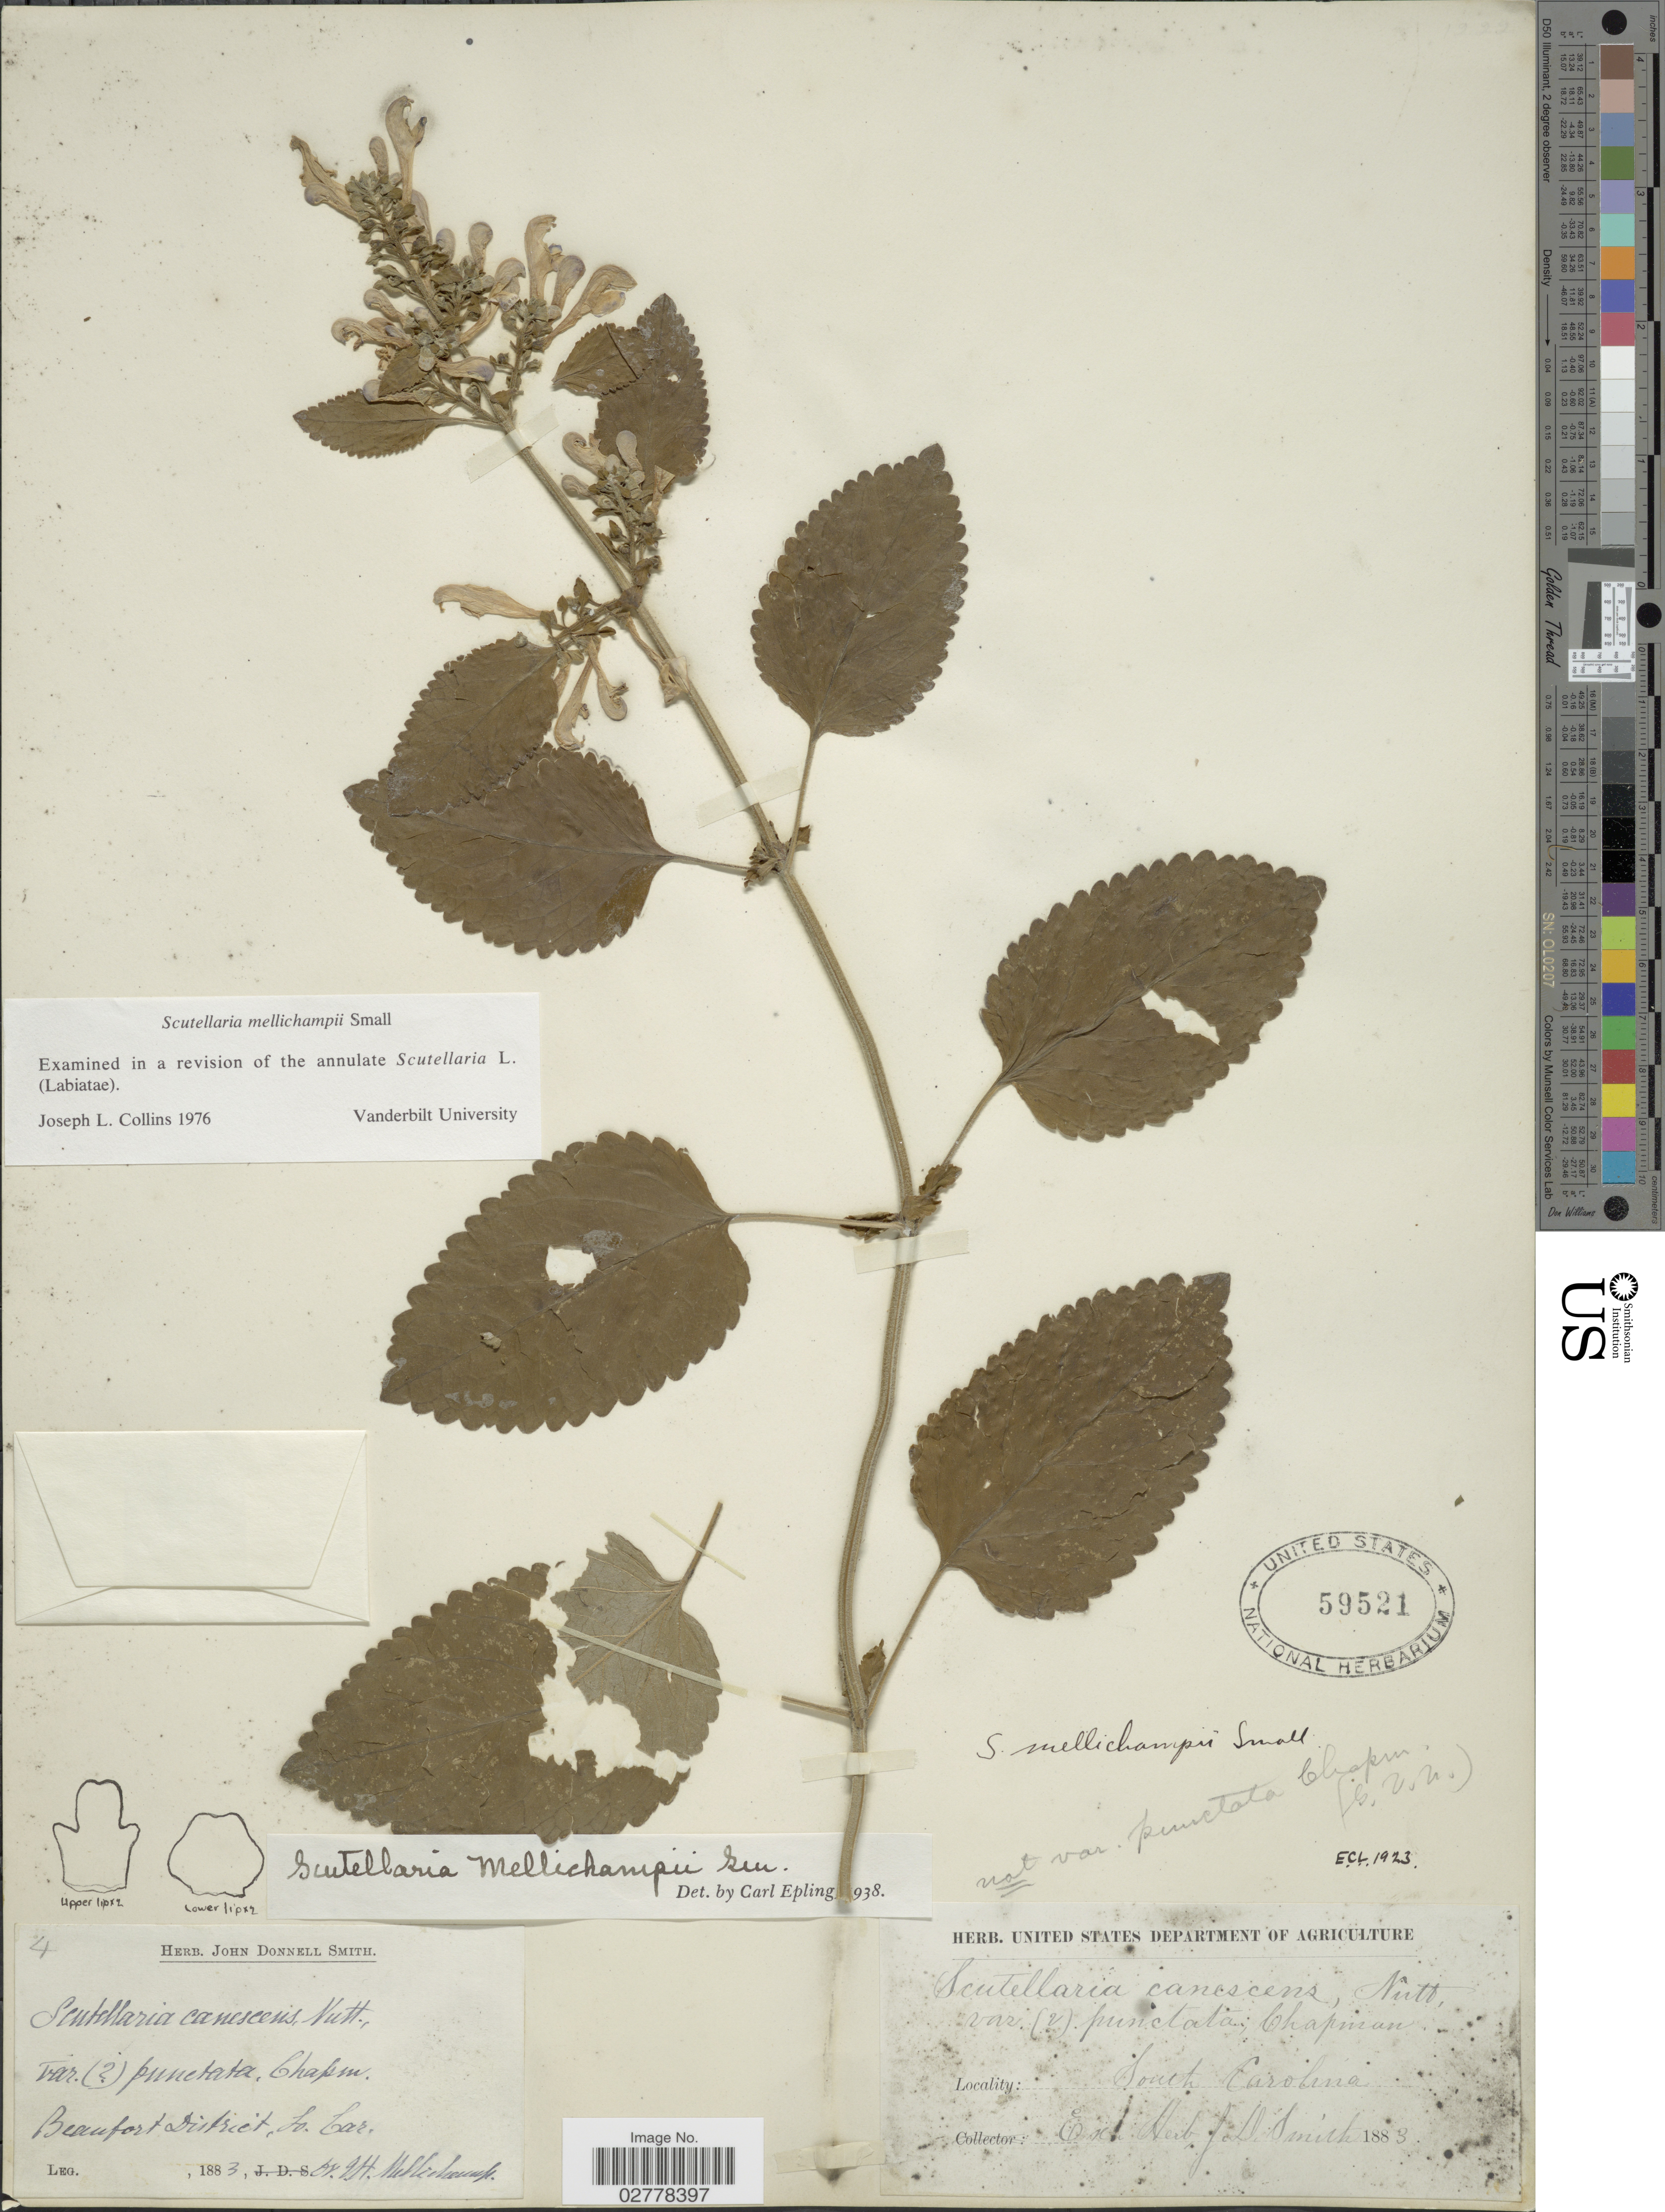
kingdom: Plantae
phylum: Tracheophyta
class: Magnoliopsida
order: Lamiales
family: Lamiaceae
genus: Scutellaria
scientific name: Scutellaria mellichampii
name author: Small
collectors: Q. Mellichamp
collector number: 4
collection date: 1883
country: United States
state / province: South Carolina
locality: Beaufort District.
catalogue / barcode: US 59521